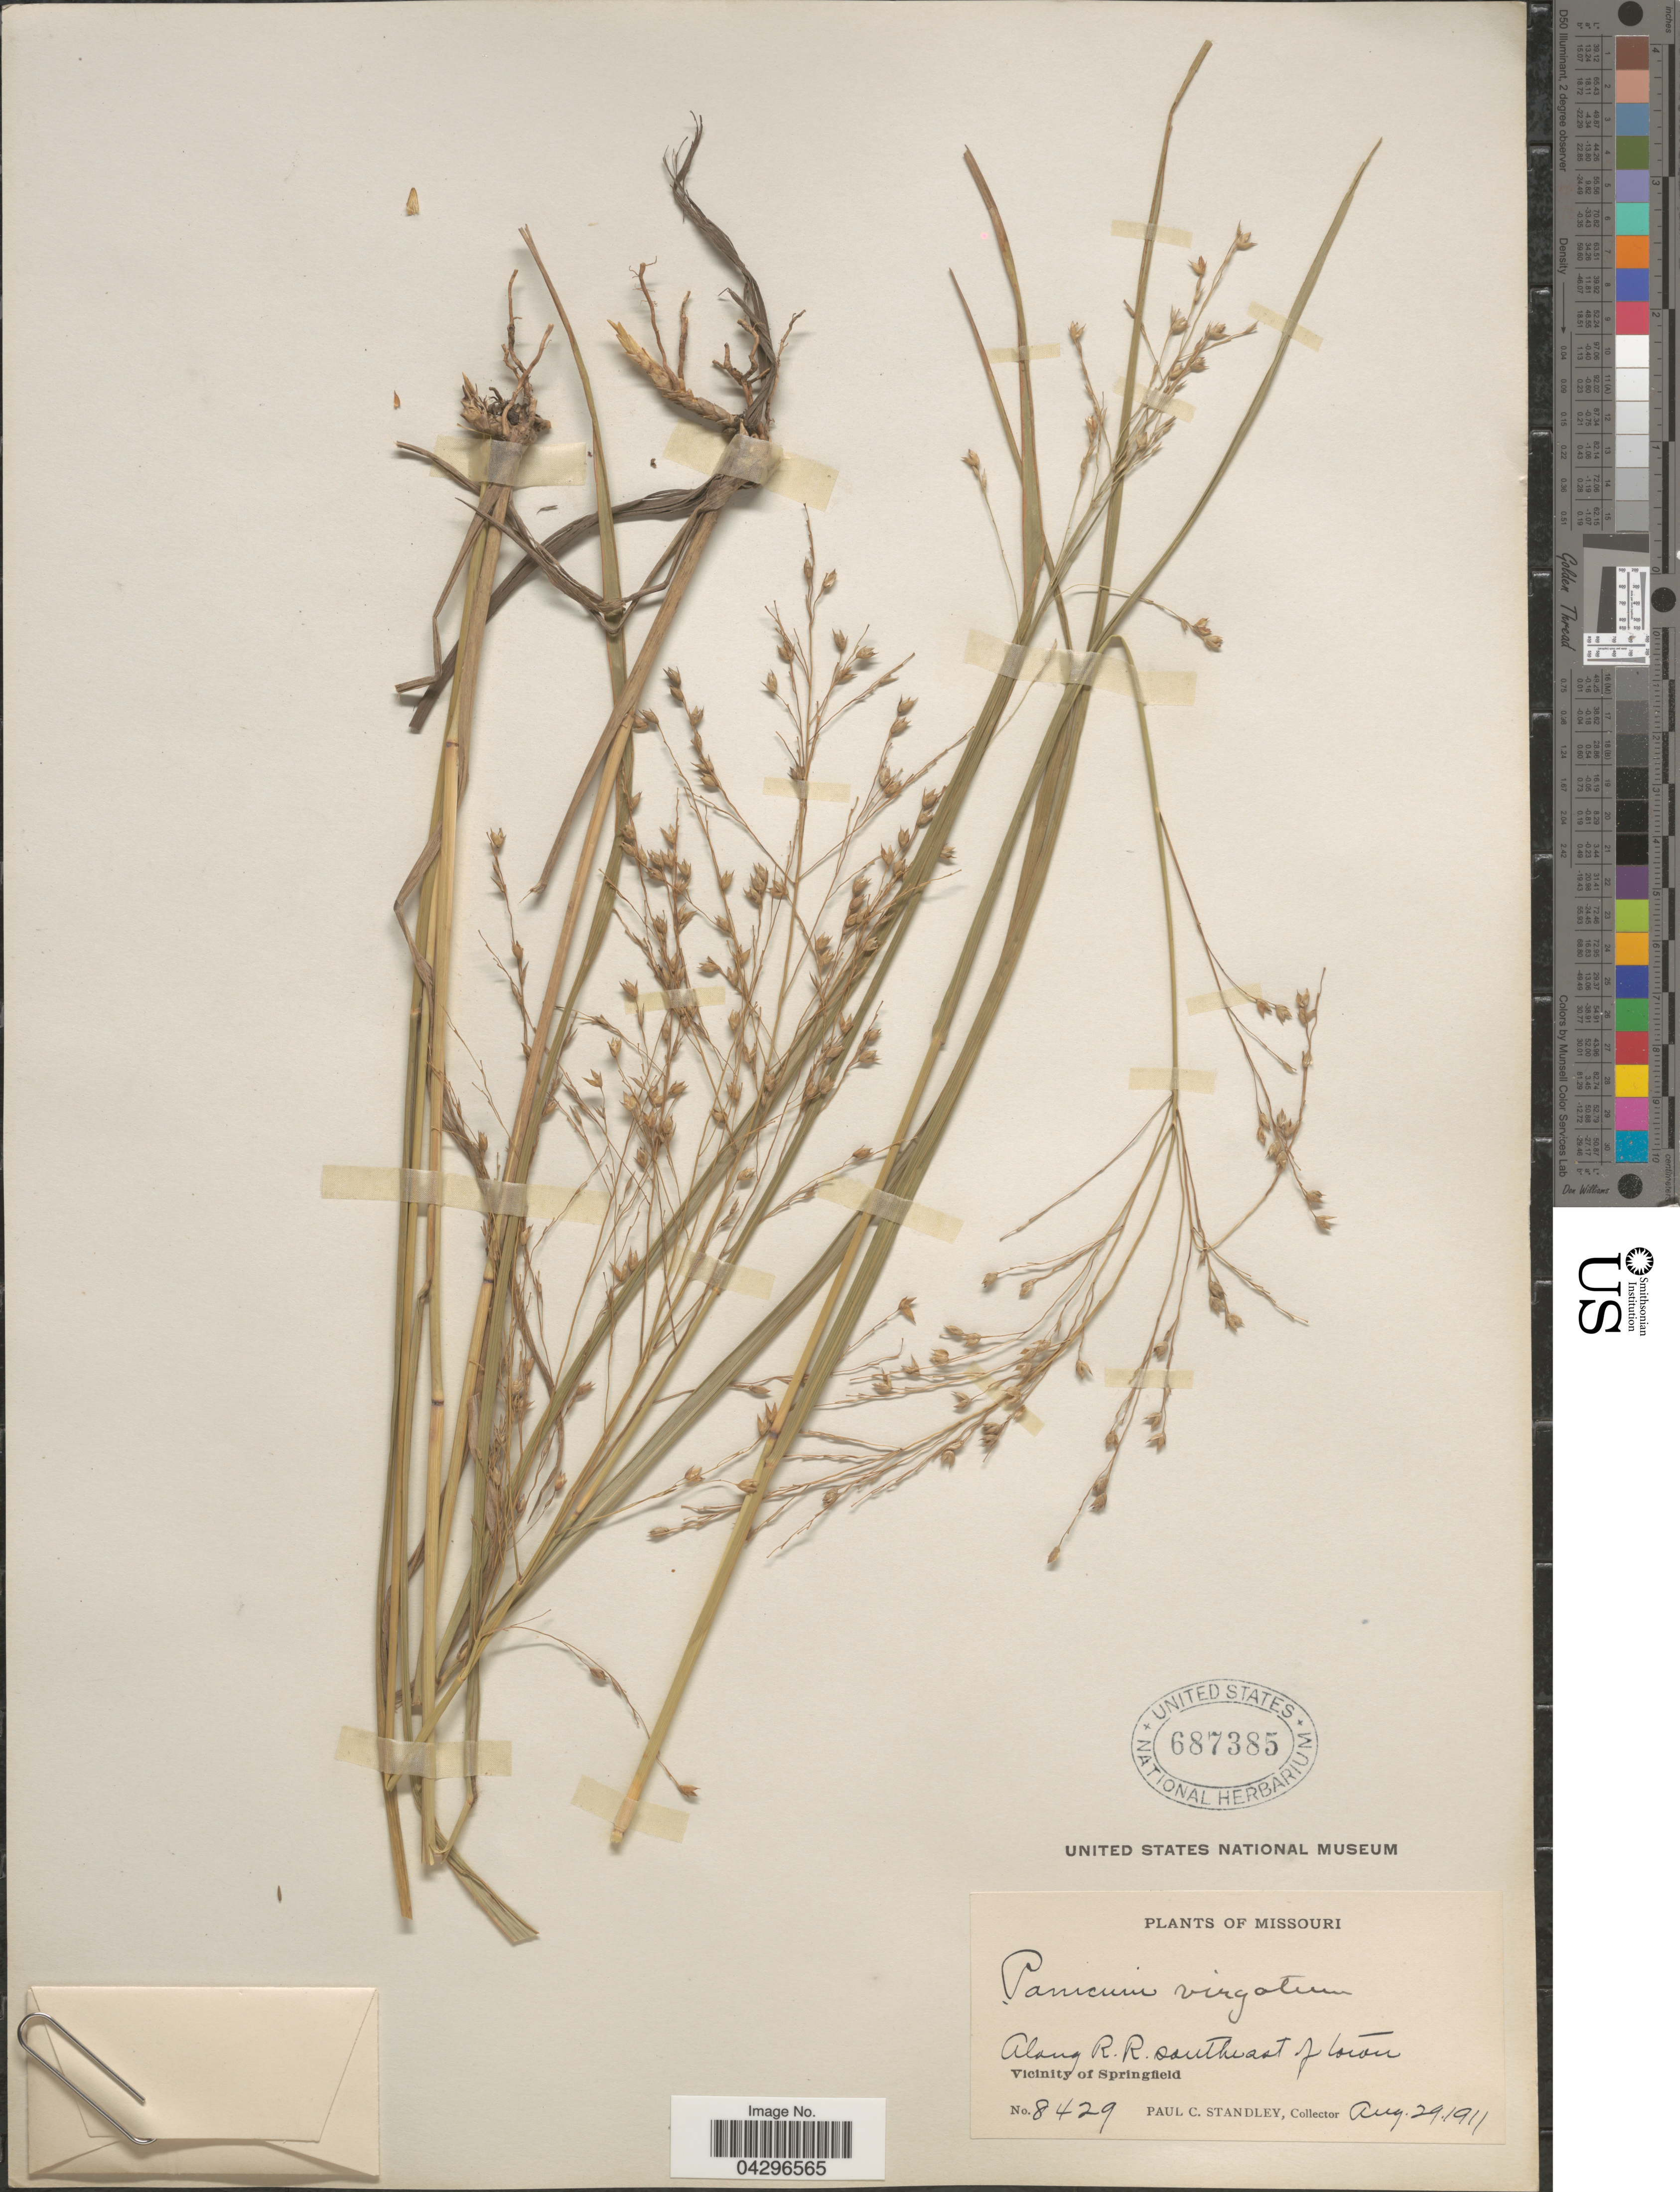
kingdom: Plantae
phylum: Tracheophyta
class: Liliopsida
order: Poales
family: Poaceae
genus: Panicum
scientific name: Panicum virgatum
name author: L.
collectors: P. C. Standley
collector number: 8429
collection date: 1911-08-29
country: United States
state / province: Missouri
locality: Along R.R. southeast of town. Vicinity of Springfield.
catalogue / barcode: US 687385